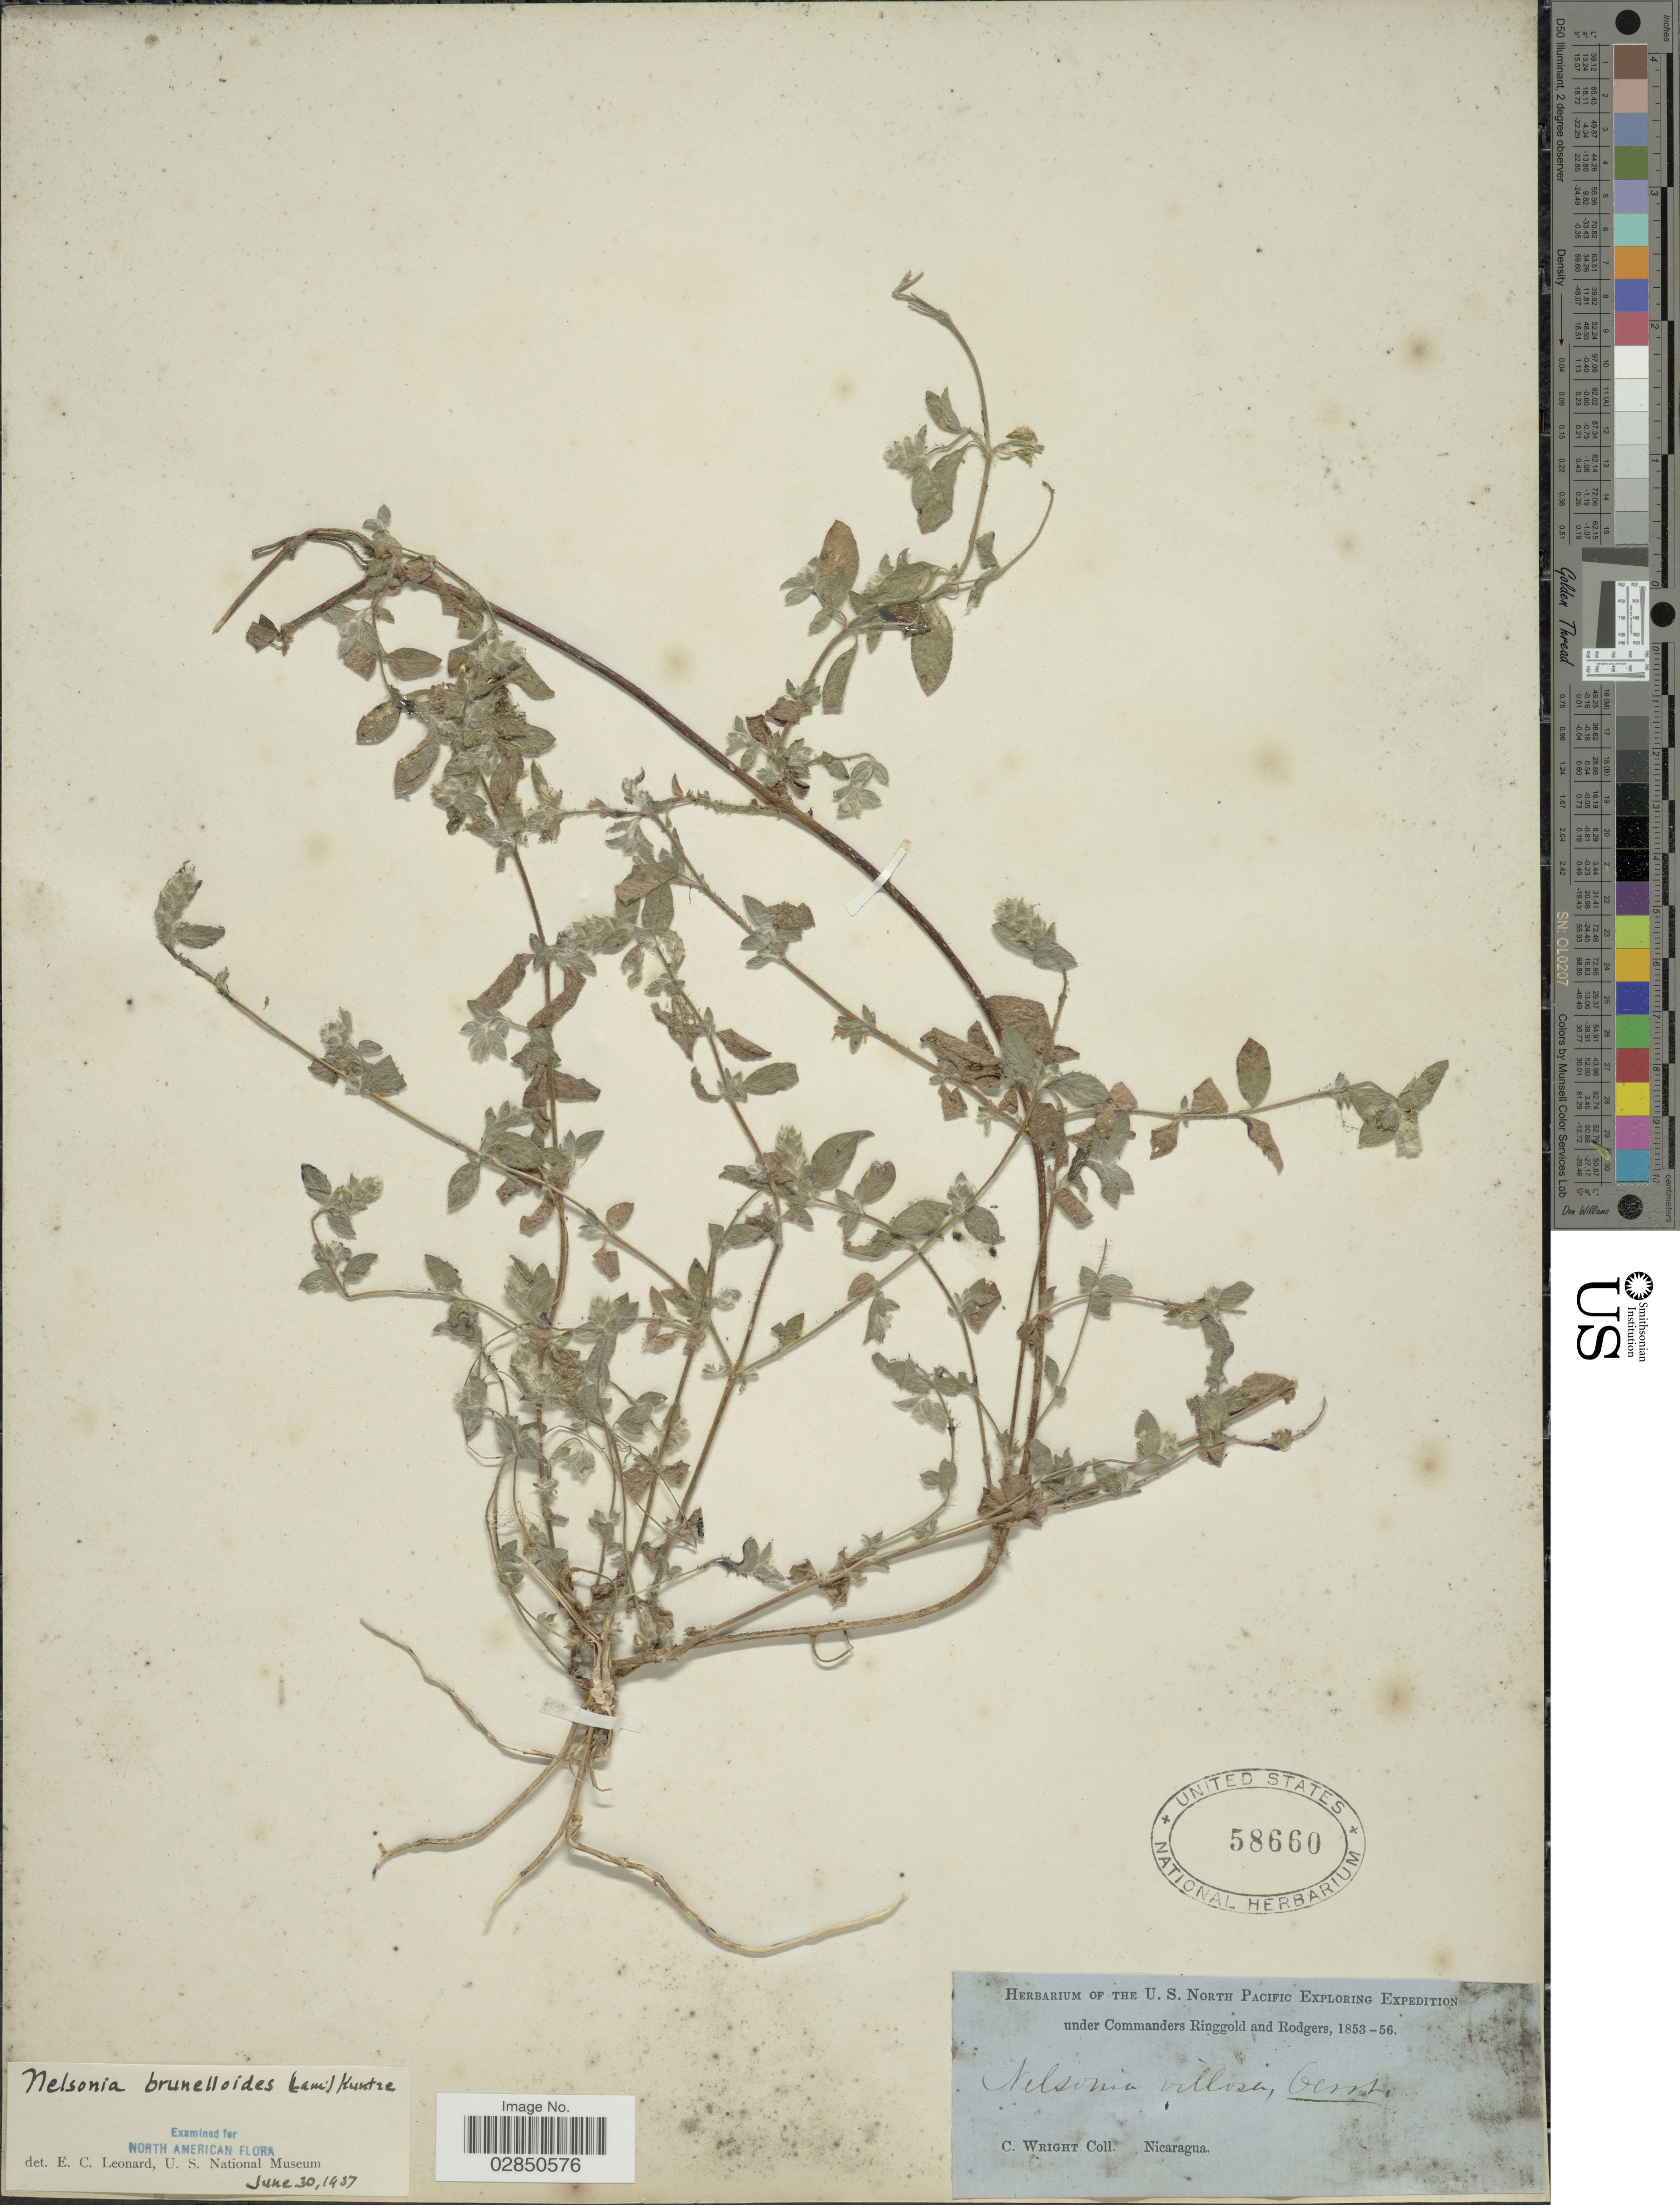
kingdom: Plantae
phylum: Tracheophyta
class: Magnoliopsida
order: Lamiales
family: Acanthaceae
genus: Nelsonia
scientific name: Nelsonia brunelloides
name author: (Lam.) Kuntze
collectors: C. Wright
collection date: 1853/1856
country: Nicaragua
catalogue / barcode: US 58660